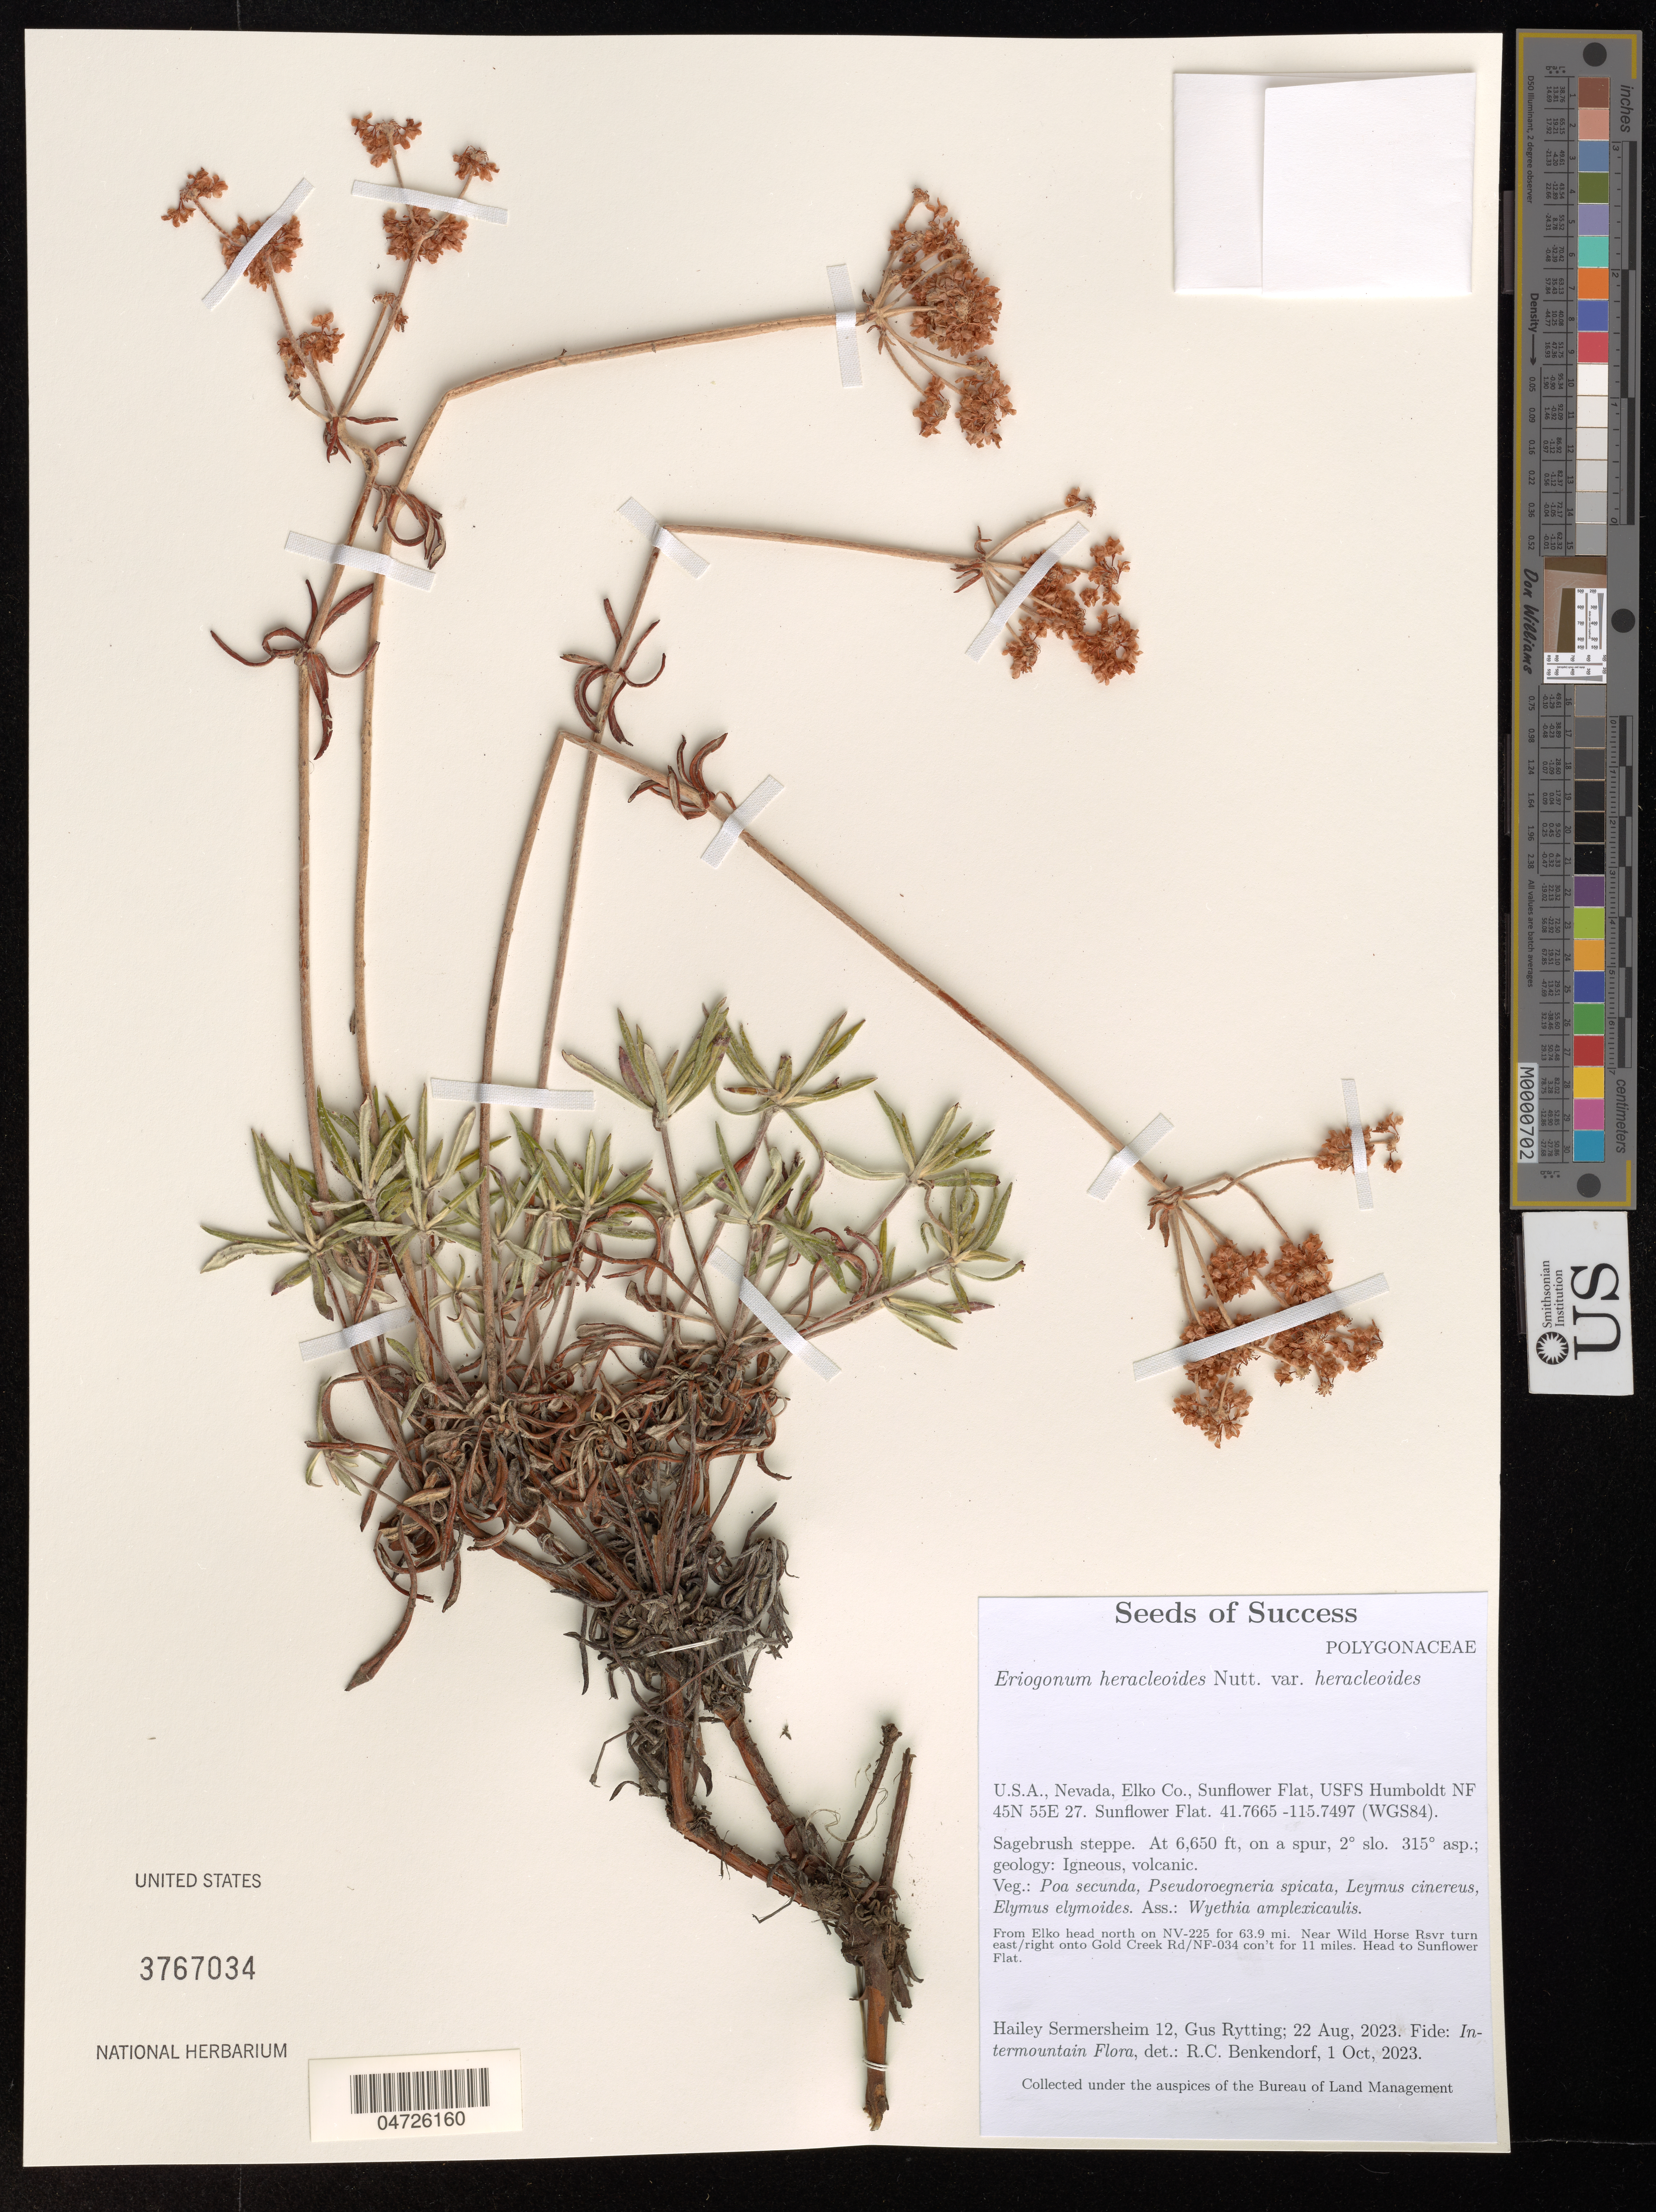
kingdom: Plantae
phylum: Tracheophyta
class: Magnoliopsida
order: Caryophyllales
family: Polygonaceae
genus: Eriogonum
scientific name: Eriogonum heracleoides var. heracleoides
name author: Nutt.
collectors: H. Sermersheim & G. Rytting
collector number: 12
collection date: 2023-08-22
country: United States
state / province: Nevada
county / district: Elko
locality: Elk Co., Sunflower Flat, USFS Humboldt NF 45N 55E 27. Sunflower Flat. (WGS84). From Elko head north on NV-225 for 63.9 mi. Near Wild Horse Rsvr turn east/right onto Gold Creek Rd/NF-034 con't for 11 miles. Head to Sunflower Flat.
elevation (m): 2027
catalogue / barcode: US 3767034